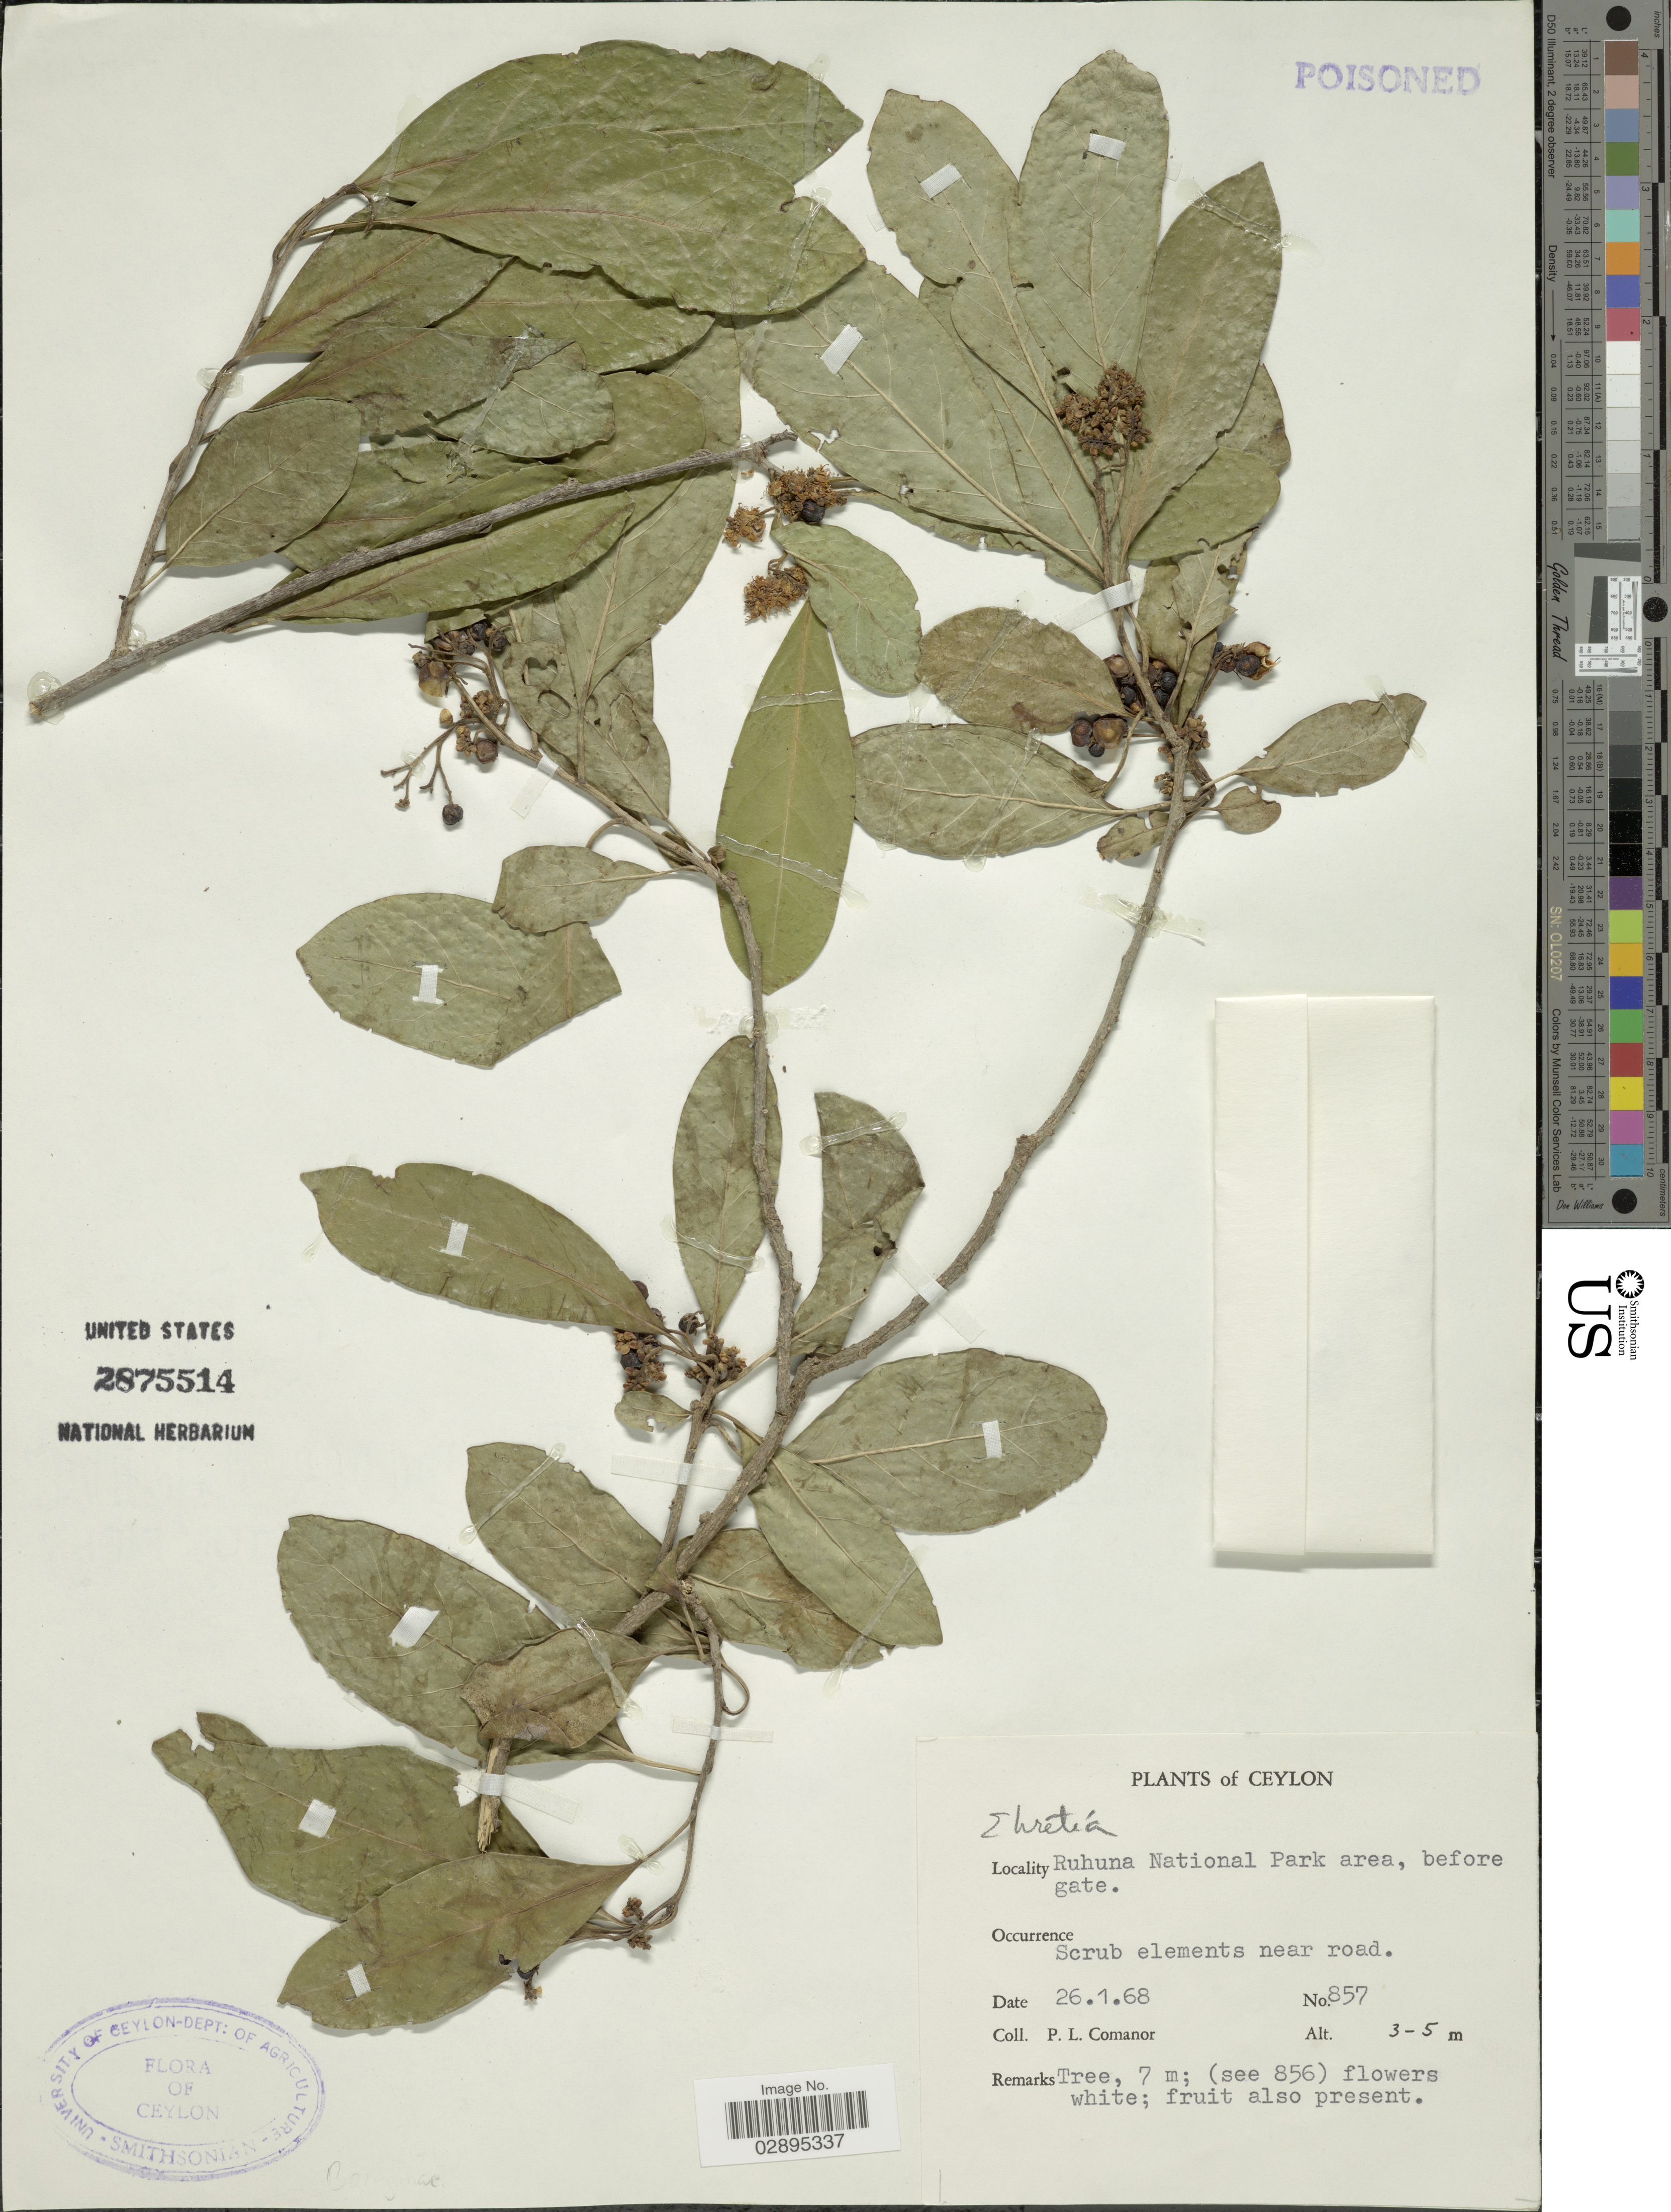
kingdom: Plantae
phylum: Tracheophyta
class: Magnoliopsida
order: Boraginales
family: Ehretiaceae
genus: Ehretia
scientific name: Ehretia sp.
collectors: P. Comanor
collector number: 857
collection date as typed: Transcribed d/m/y: 26/1/68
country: Sri Lanka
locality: Ceylon. Ruhuna National Park area, before gate.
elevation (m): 3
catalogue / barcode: US 2875514